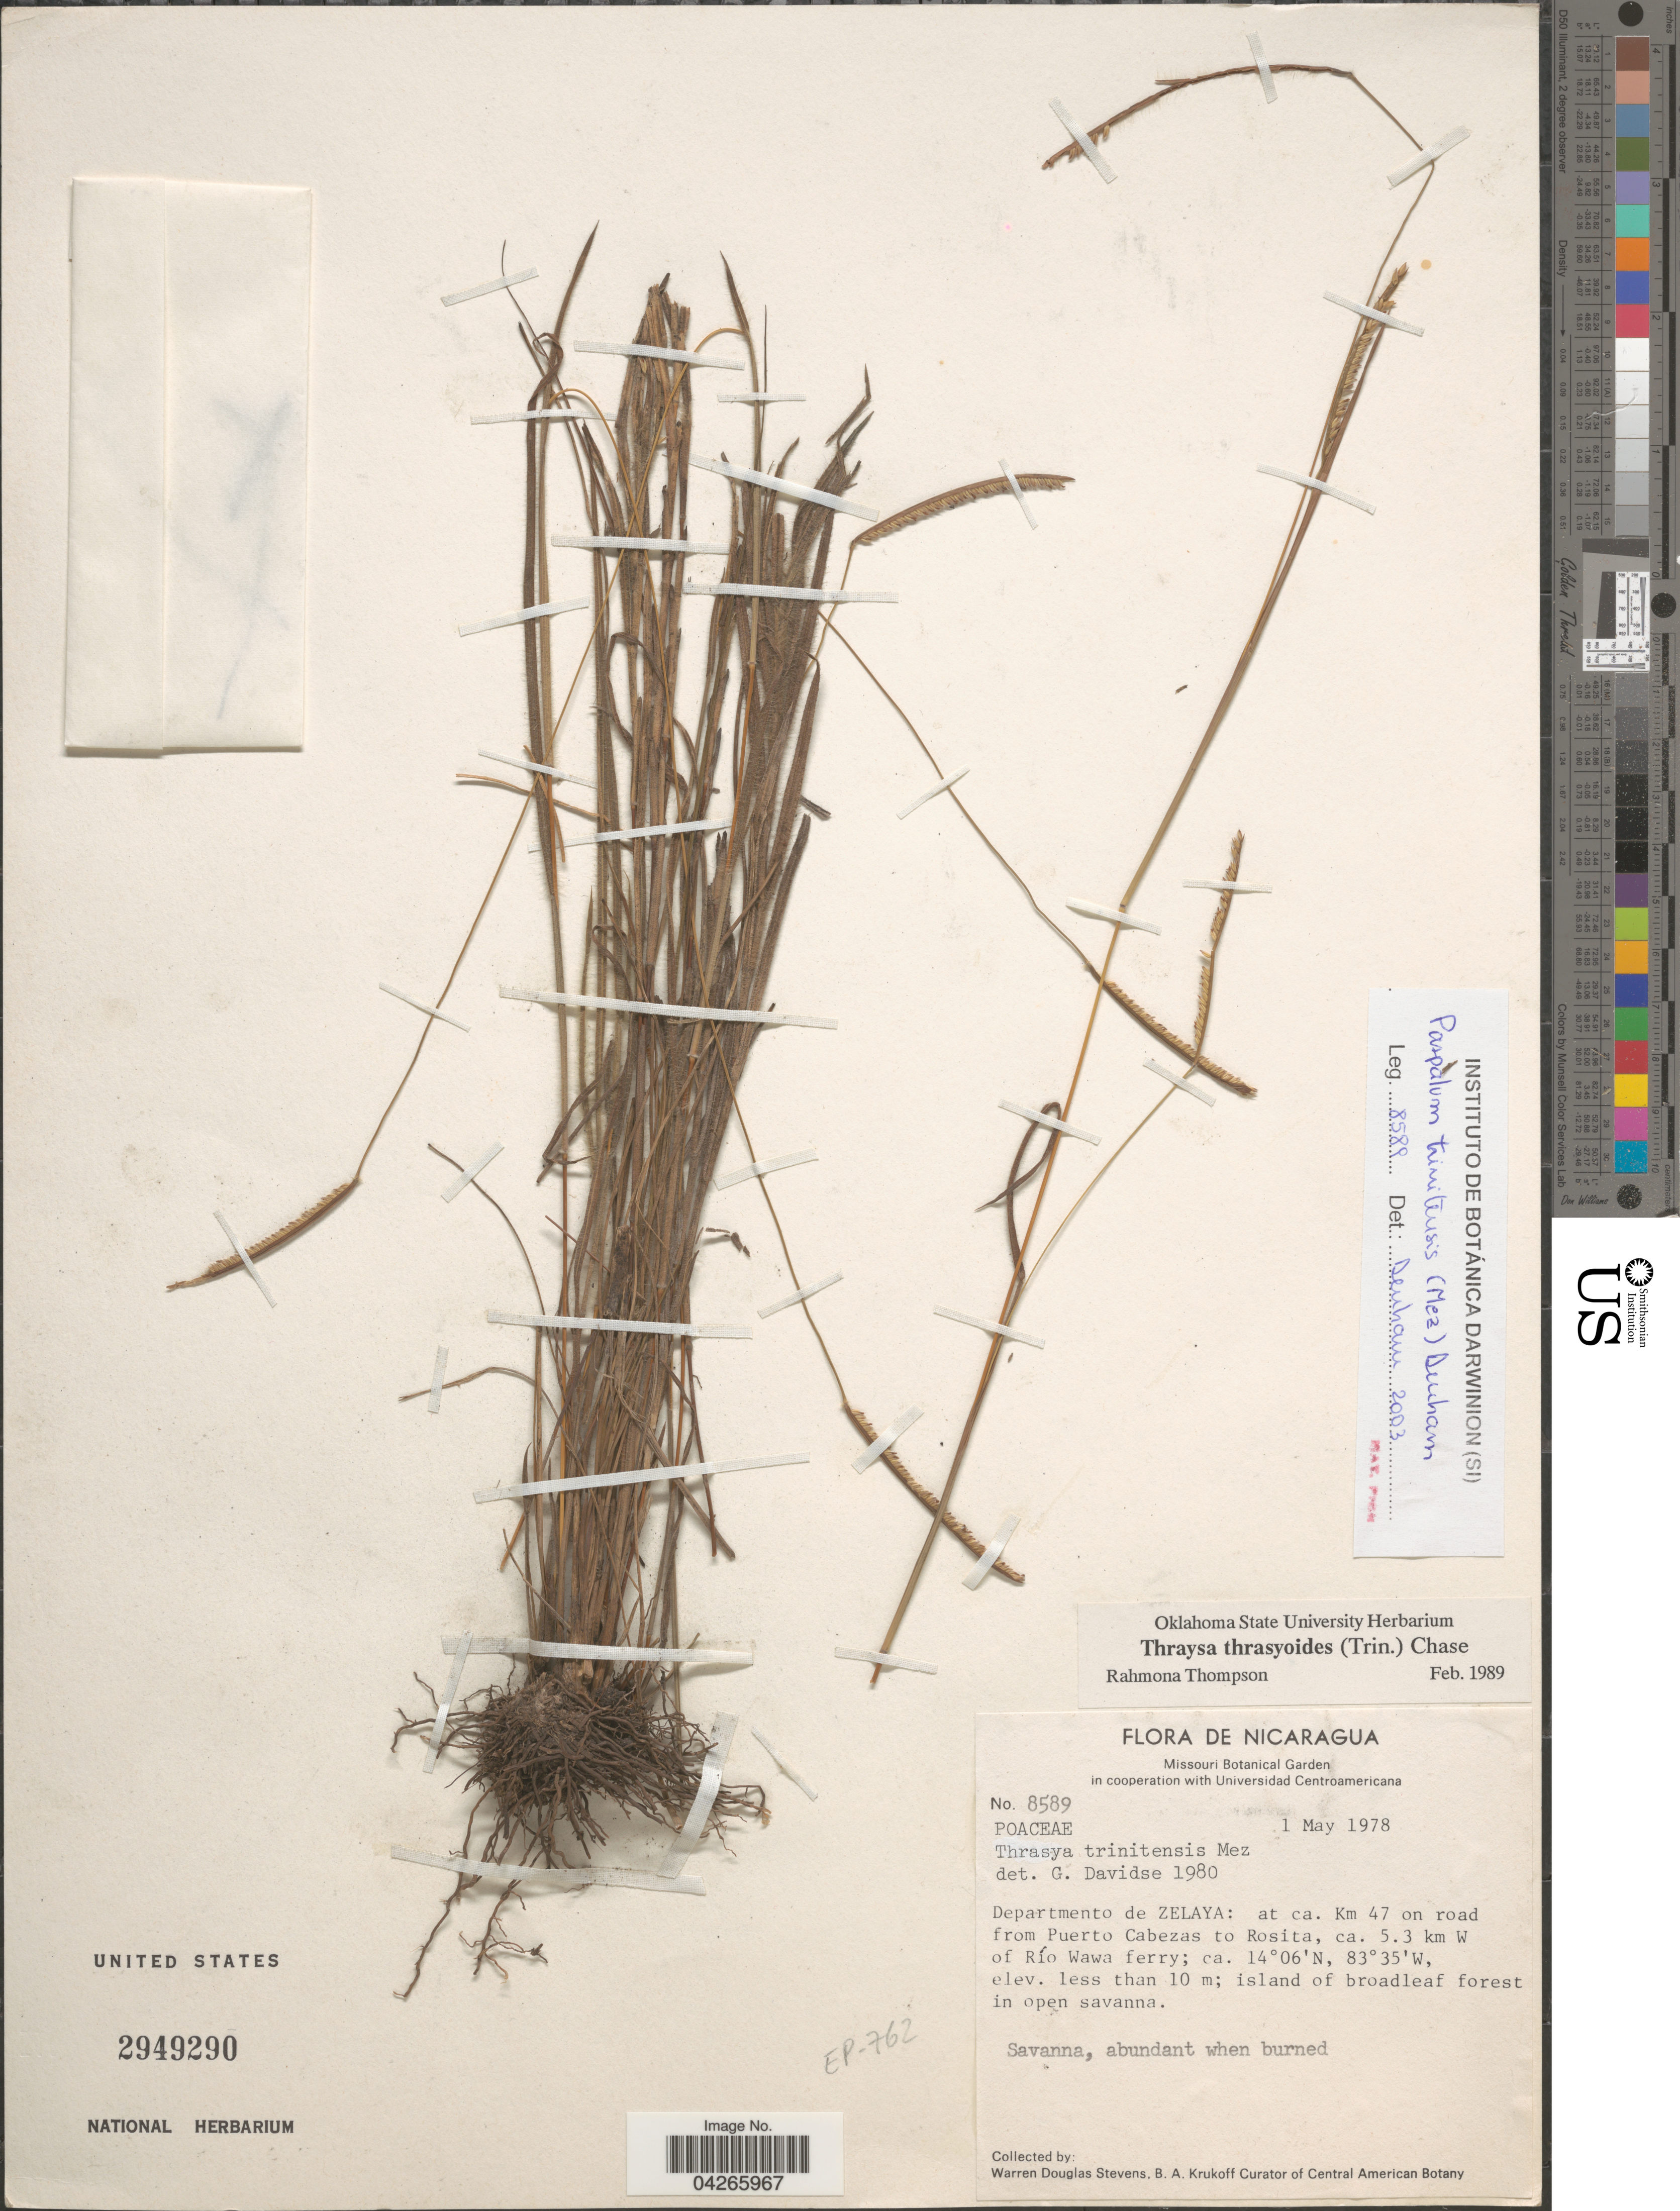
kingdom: Plantae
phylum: Tracheophyta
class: Liliopsida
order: Poales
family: Poaceae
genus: Paspalum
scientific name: Paspalum trinitense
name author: (Mez) S. Denham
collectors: W. D. Stevens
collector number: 8589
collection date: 1978-05-01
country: Nicaragua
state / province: Atlántico Norte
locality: Departmento de Zelaya: at ca. Km 47 on road from Puerto Cabezas to Rosita, ca. 5.3 km W of Río Wawa ferry.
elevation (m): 10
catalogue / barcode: US 2949290